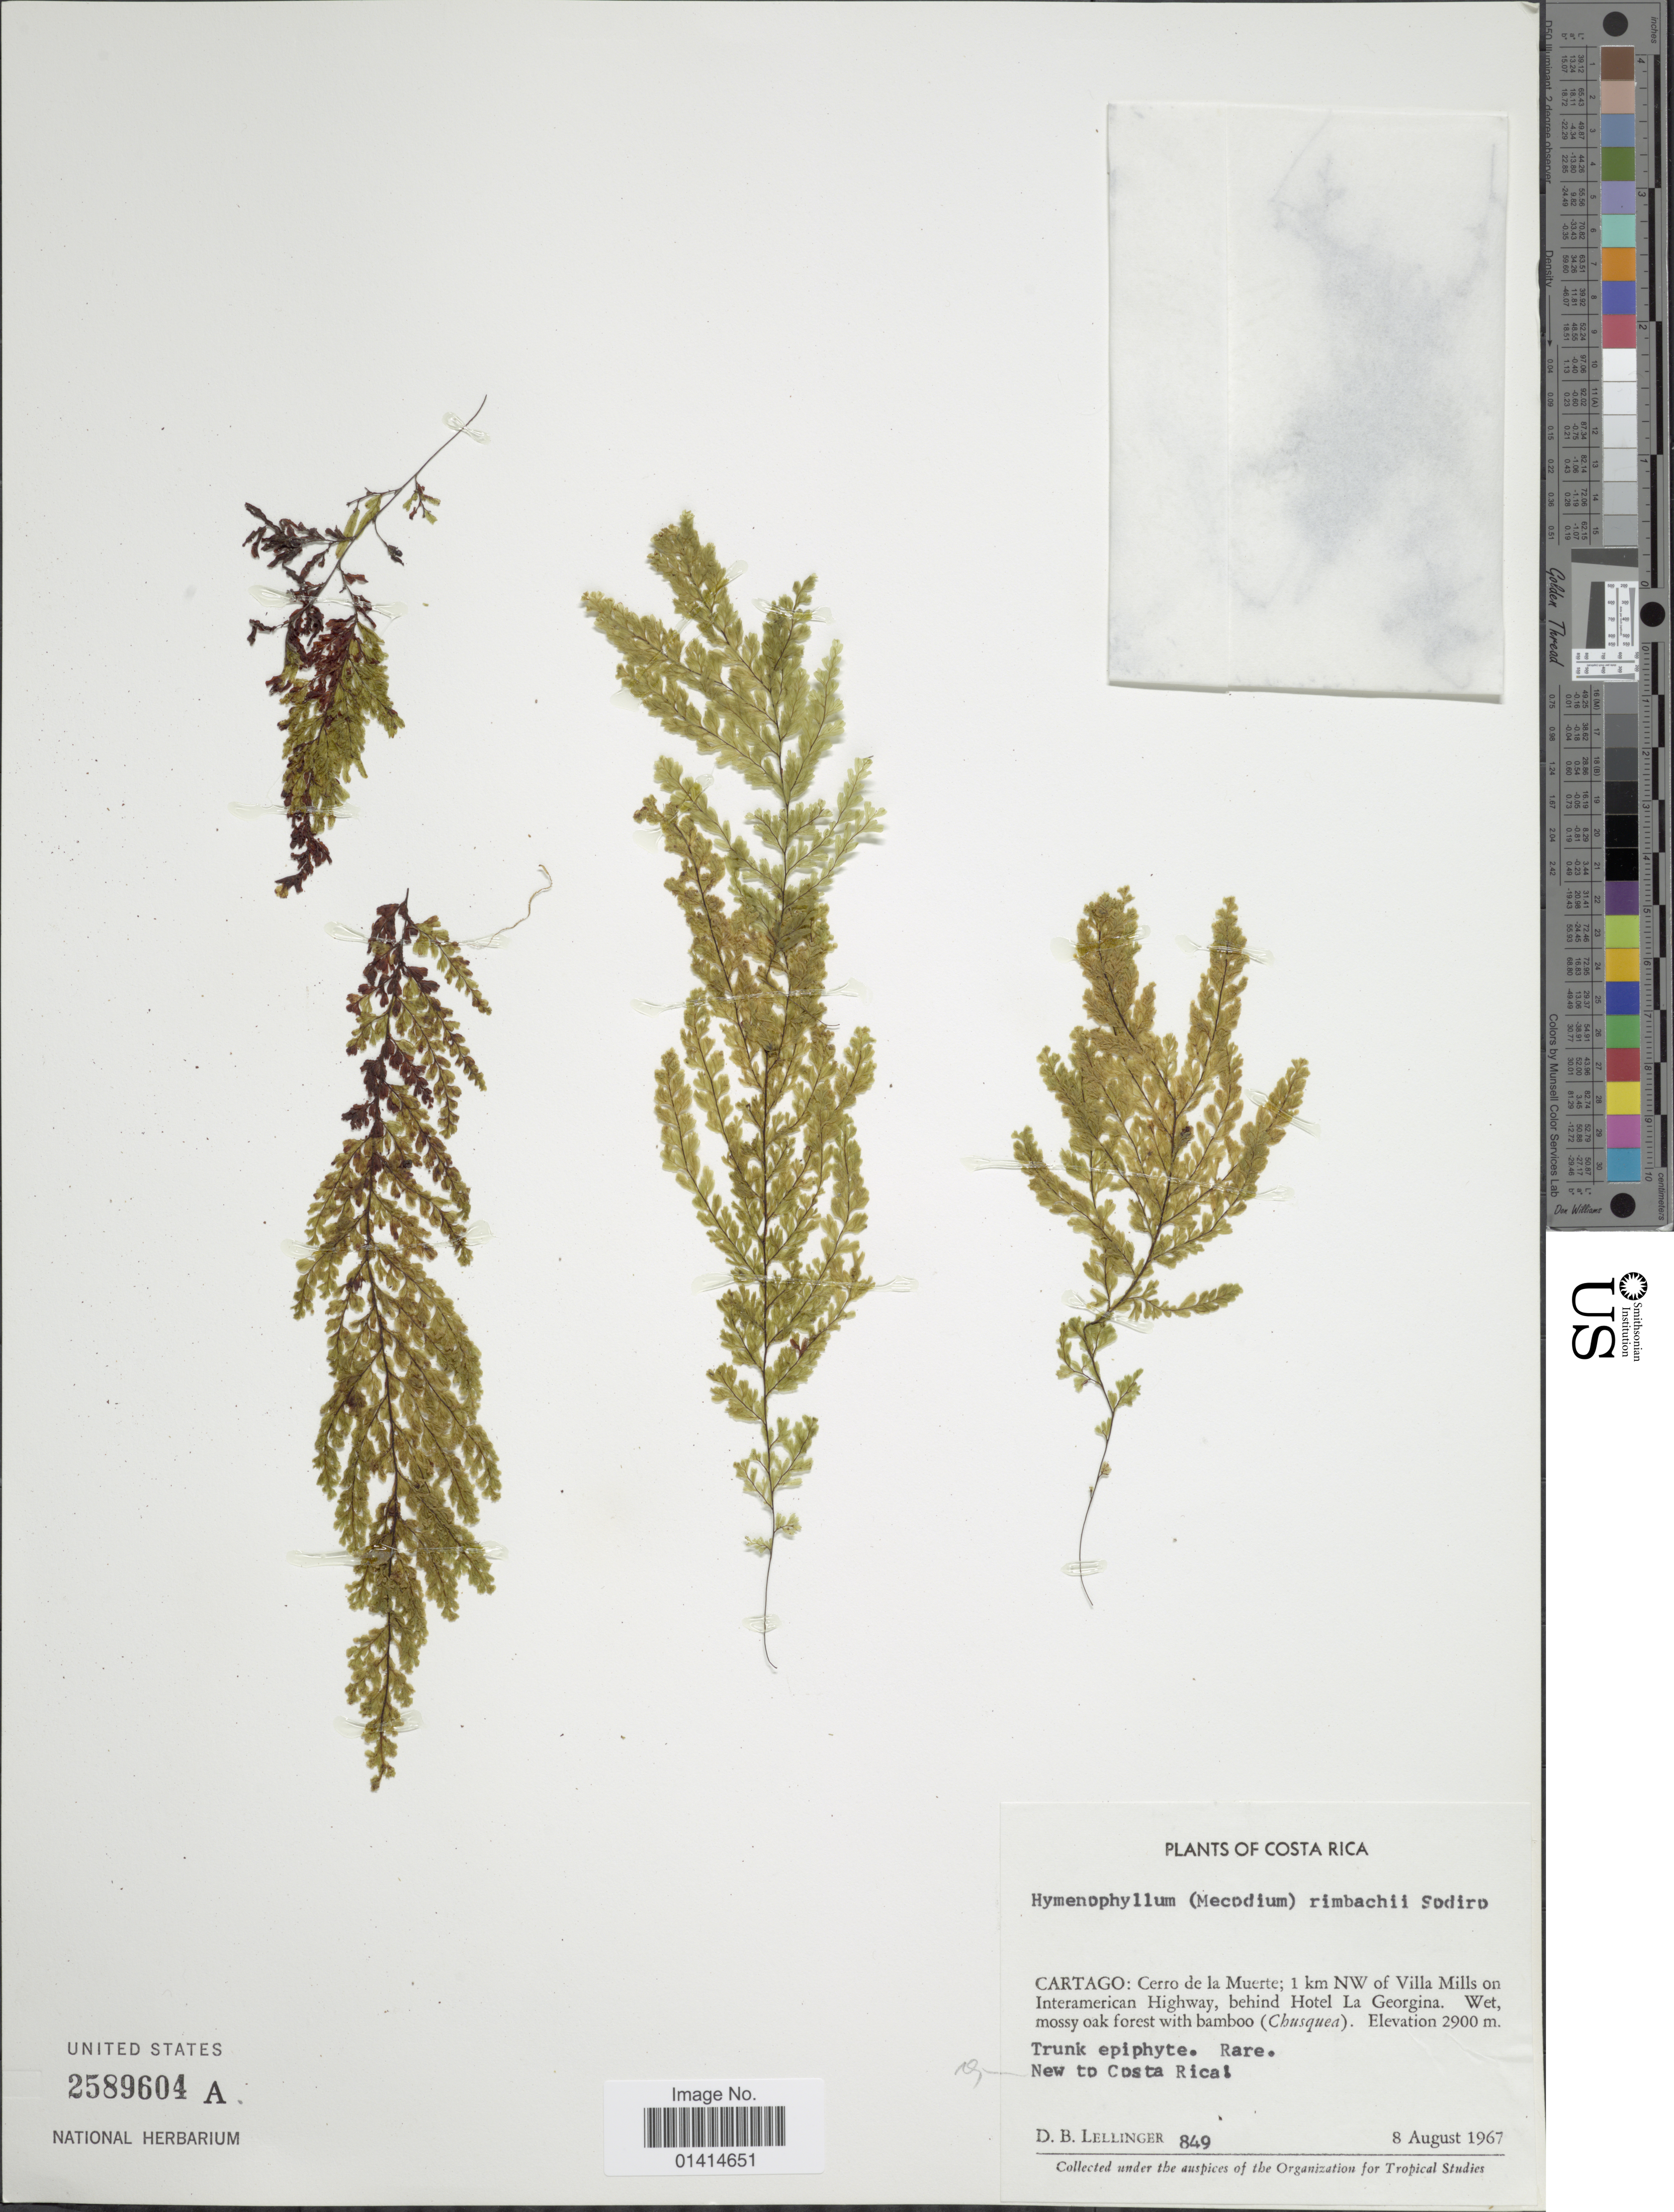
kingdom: Plantae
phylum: Tracheophyta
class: Polypodiopsida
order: Hymenophyllales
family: Hymenophyllaceae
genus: Hymenophyllum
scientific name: Hymenophyllum undulatum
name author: (Sw.) Sw.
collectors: D. B. Lellinger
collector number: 849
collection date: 1967-08-08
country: Costa Rica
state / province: Cartago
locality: Cerro de la Muerte; 1 km NW of Villa Mills on Interamerican Highway, behind Hotel La Georgina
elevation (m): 2900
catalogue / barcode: US 2589604A